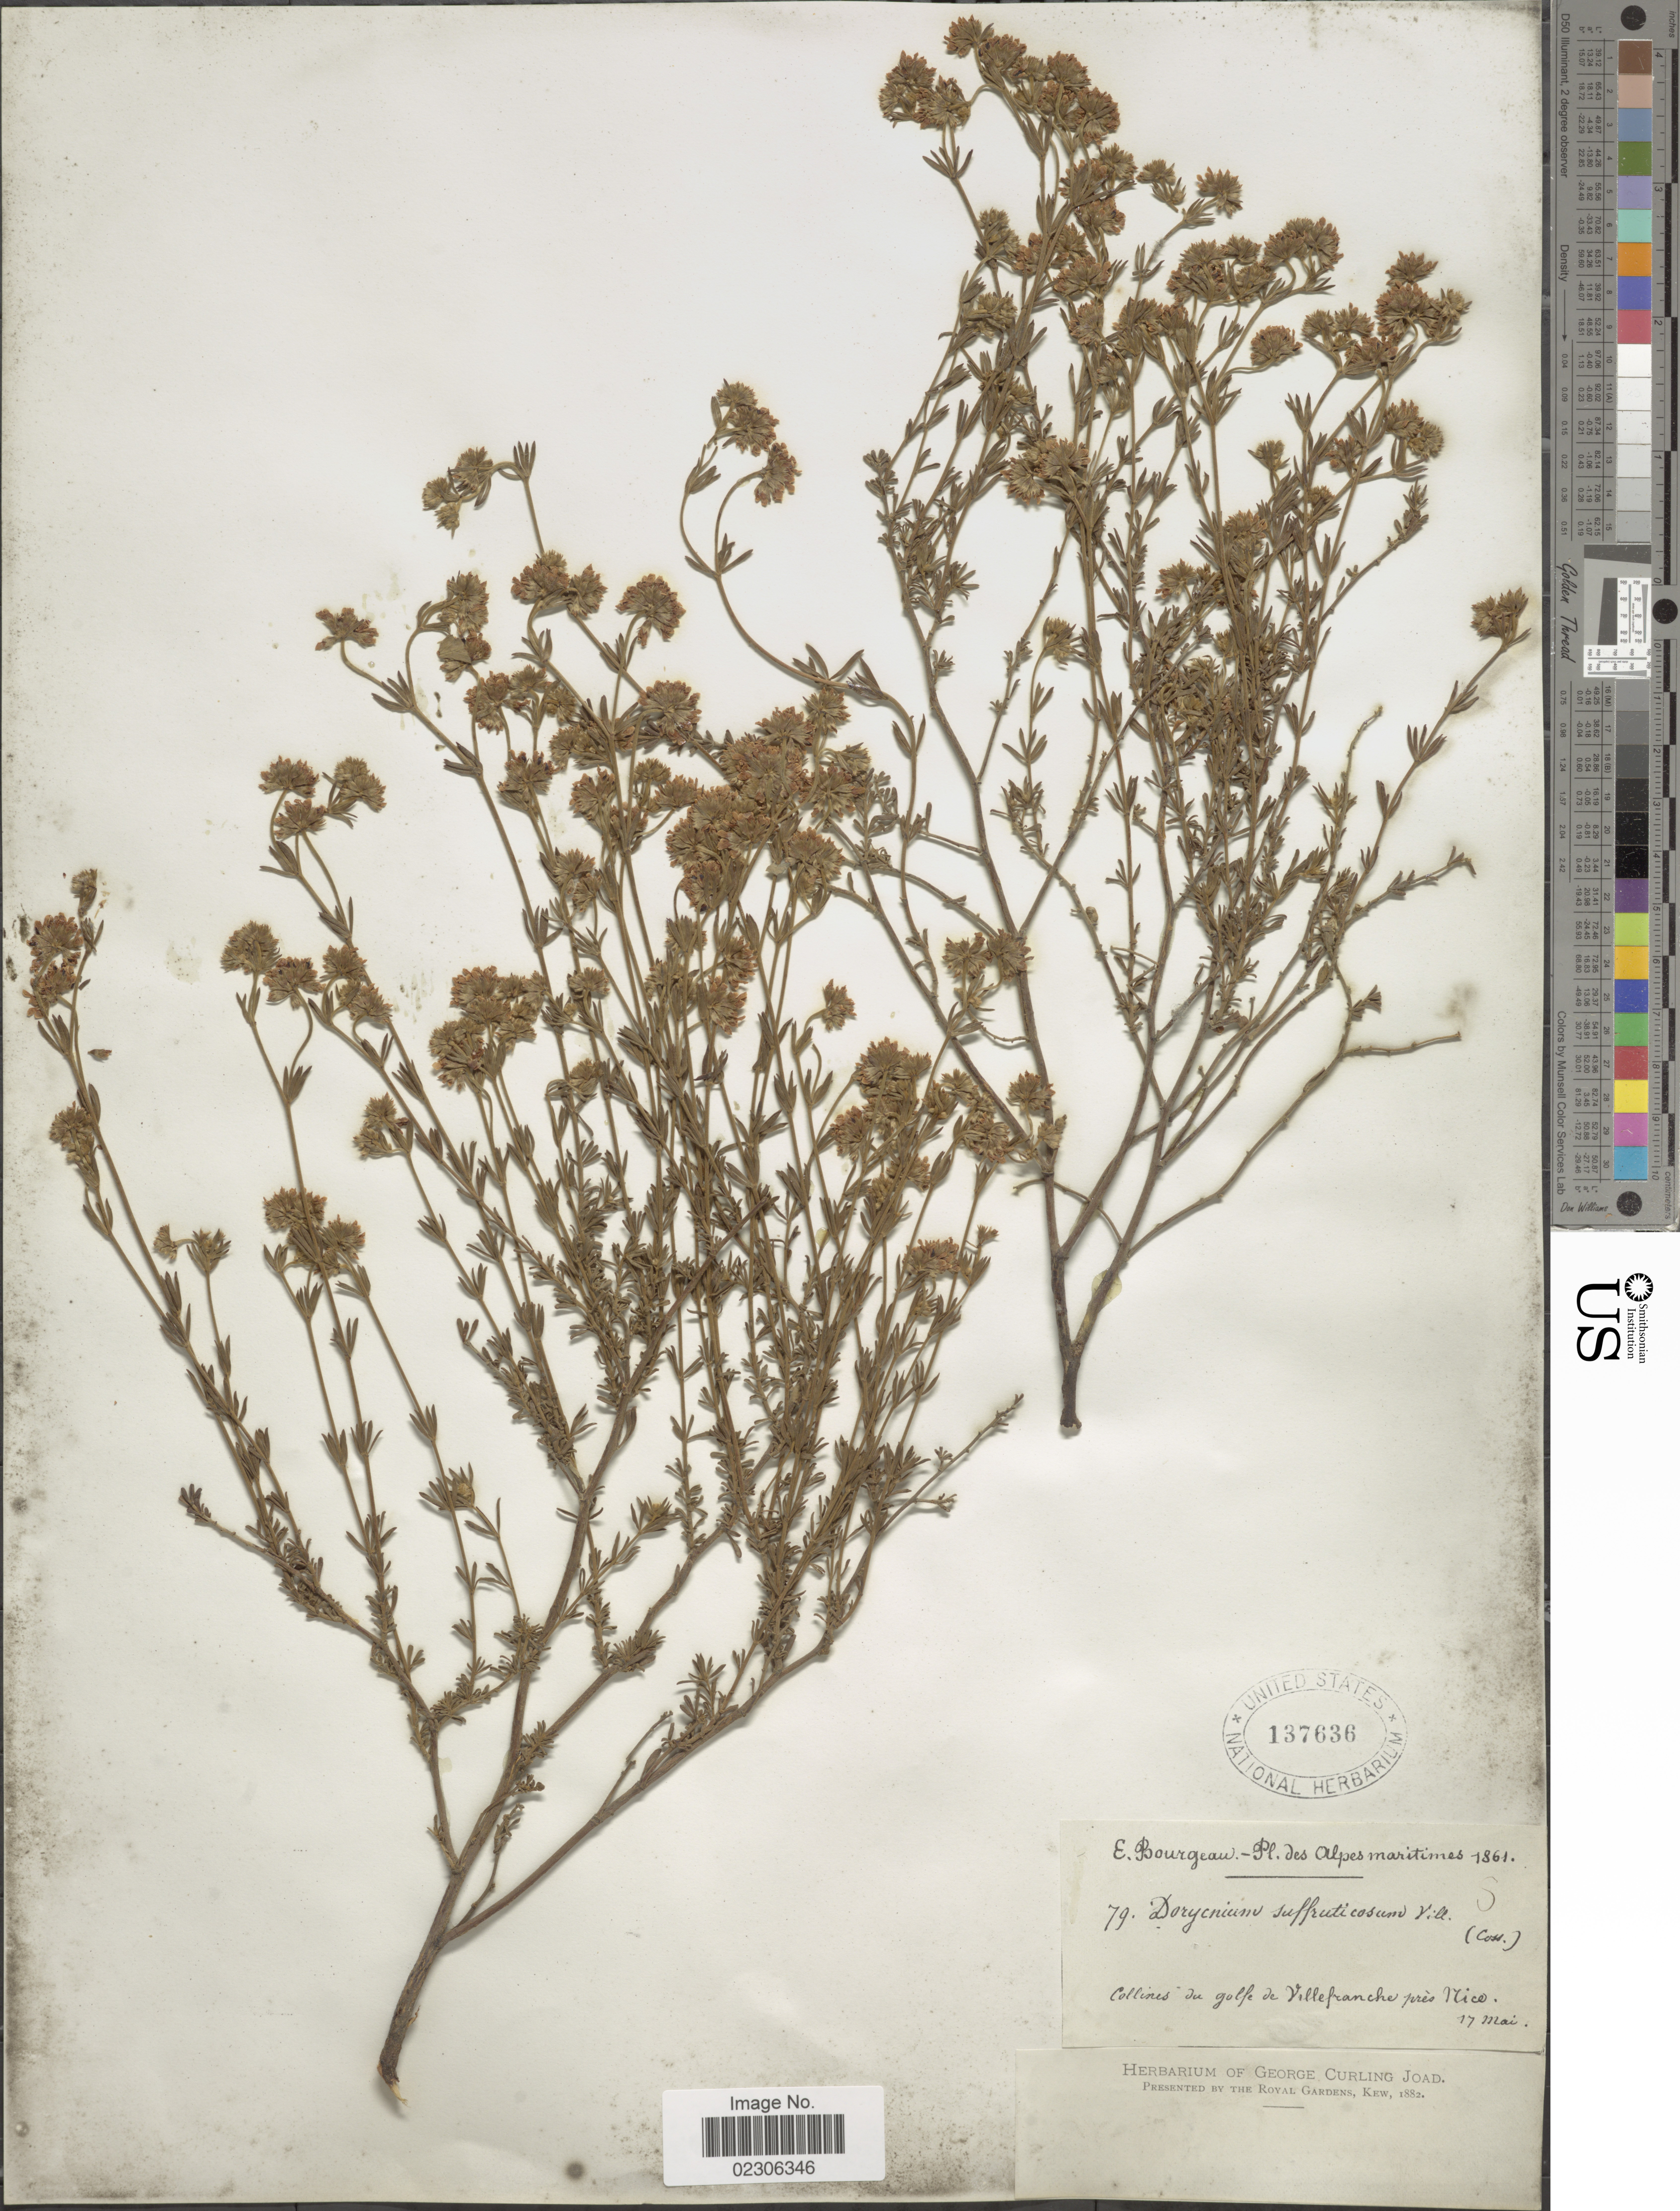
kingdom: Plantae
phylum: Tracheophyta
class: Magnoliopsida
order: Fabales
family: Fabaceae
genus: Dorycnium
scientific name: Dorycnium suffruticosum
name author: Vill.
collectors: E. Bourgeau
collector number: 79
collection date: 1861-05-17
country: France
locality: Pl. des Alpes maritimes, Collines du golfe de Villefranche pres Mico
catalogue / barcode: US 137636